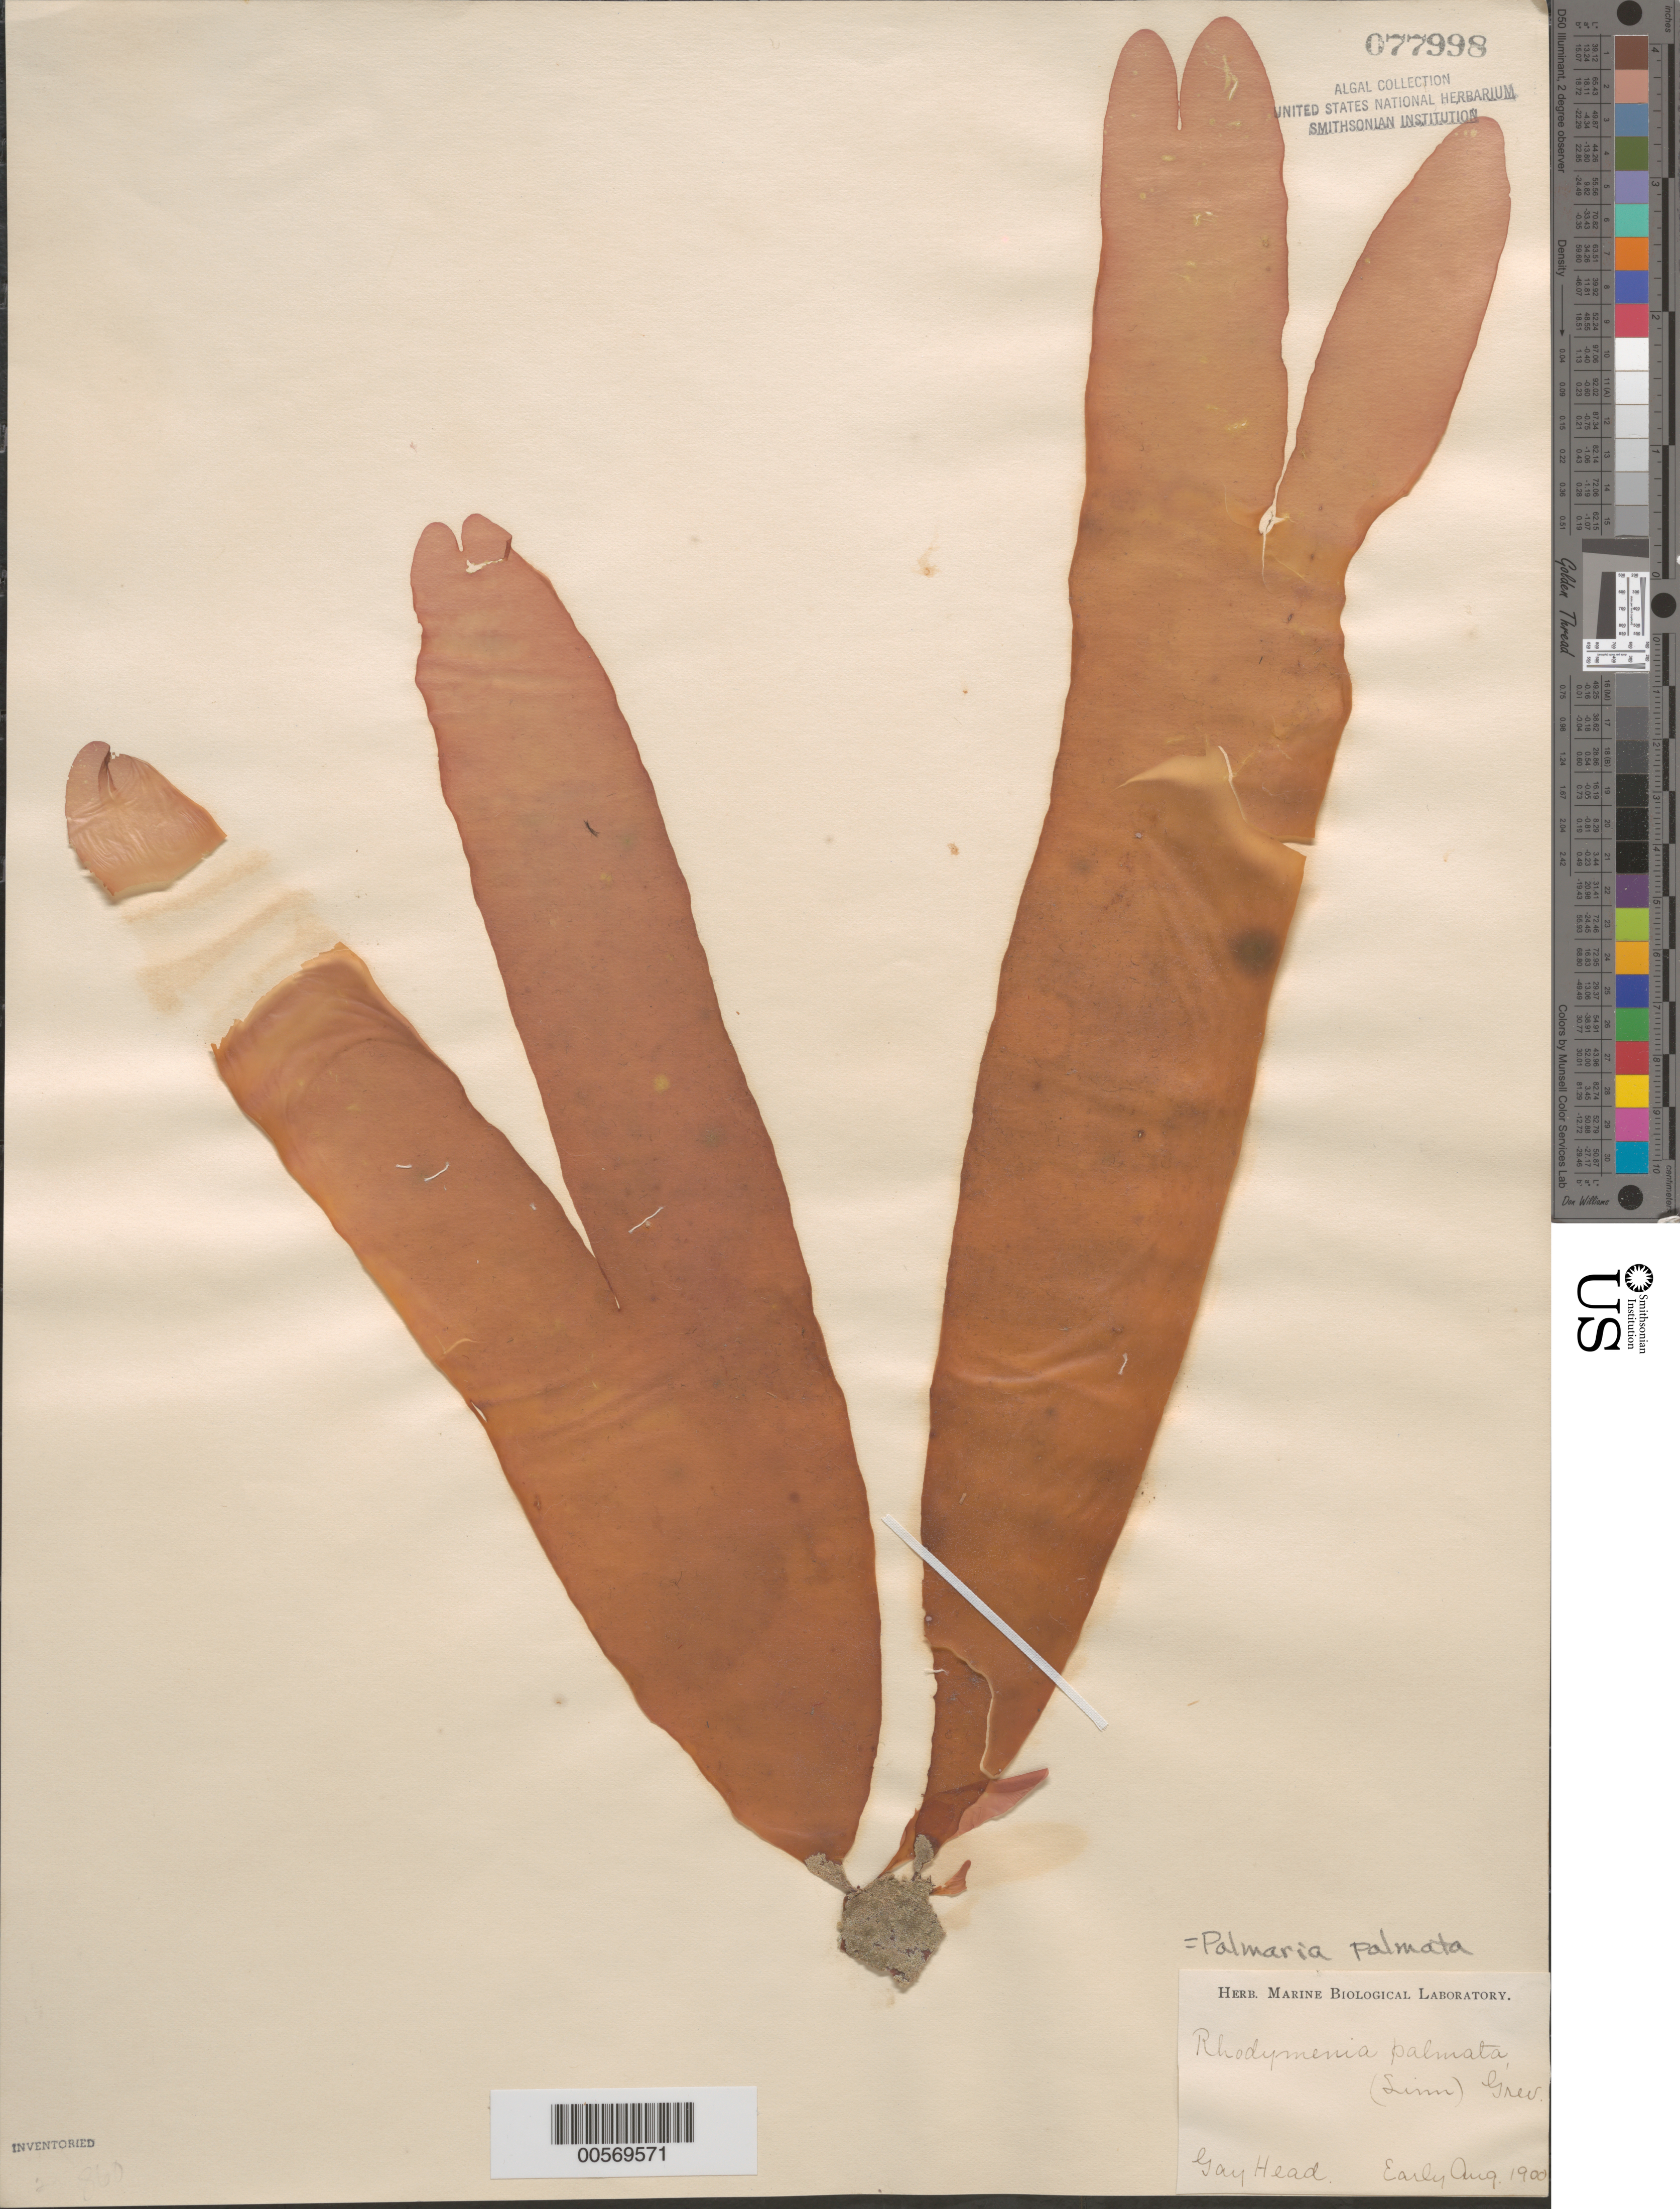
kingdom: Plantae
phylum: Rhodophyta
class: Florideophyceae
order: Palmariales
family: Palmariaceae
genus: Palmaria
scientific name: Palmaria palmata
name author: (L.) F. Weber & D. Mohr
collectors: Marine Biological Lab (Herb.)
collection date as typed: Aug 1900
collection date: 1900-08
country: United States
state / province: Massachusetts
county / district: Dukes County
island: Martha's Vineyard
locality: Gay Head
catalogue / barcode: US 77998